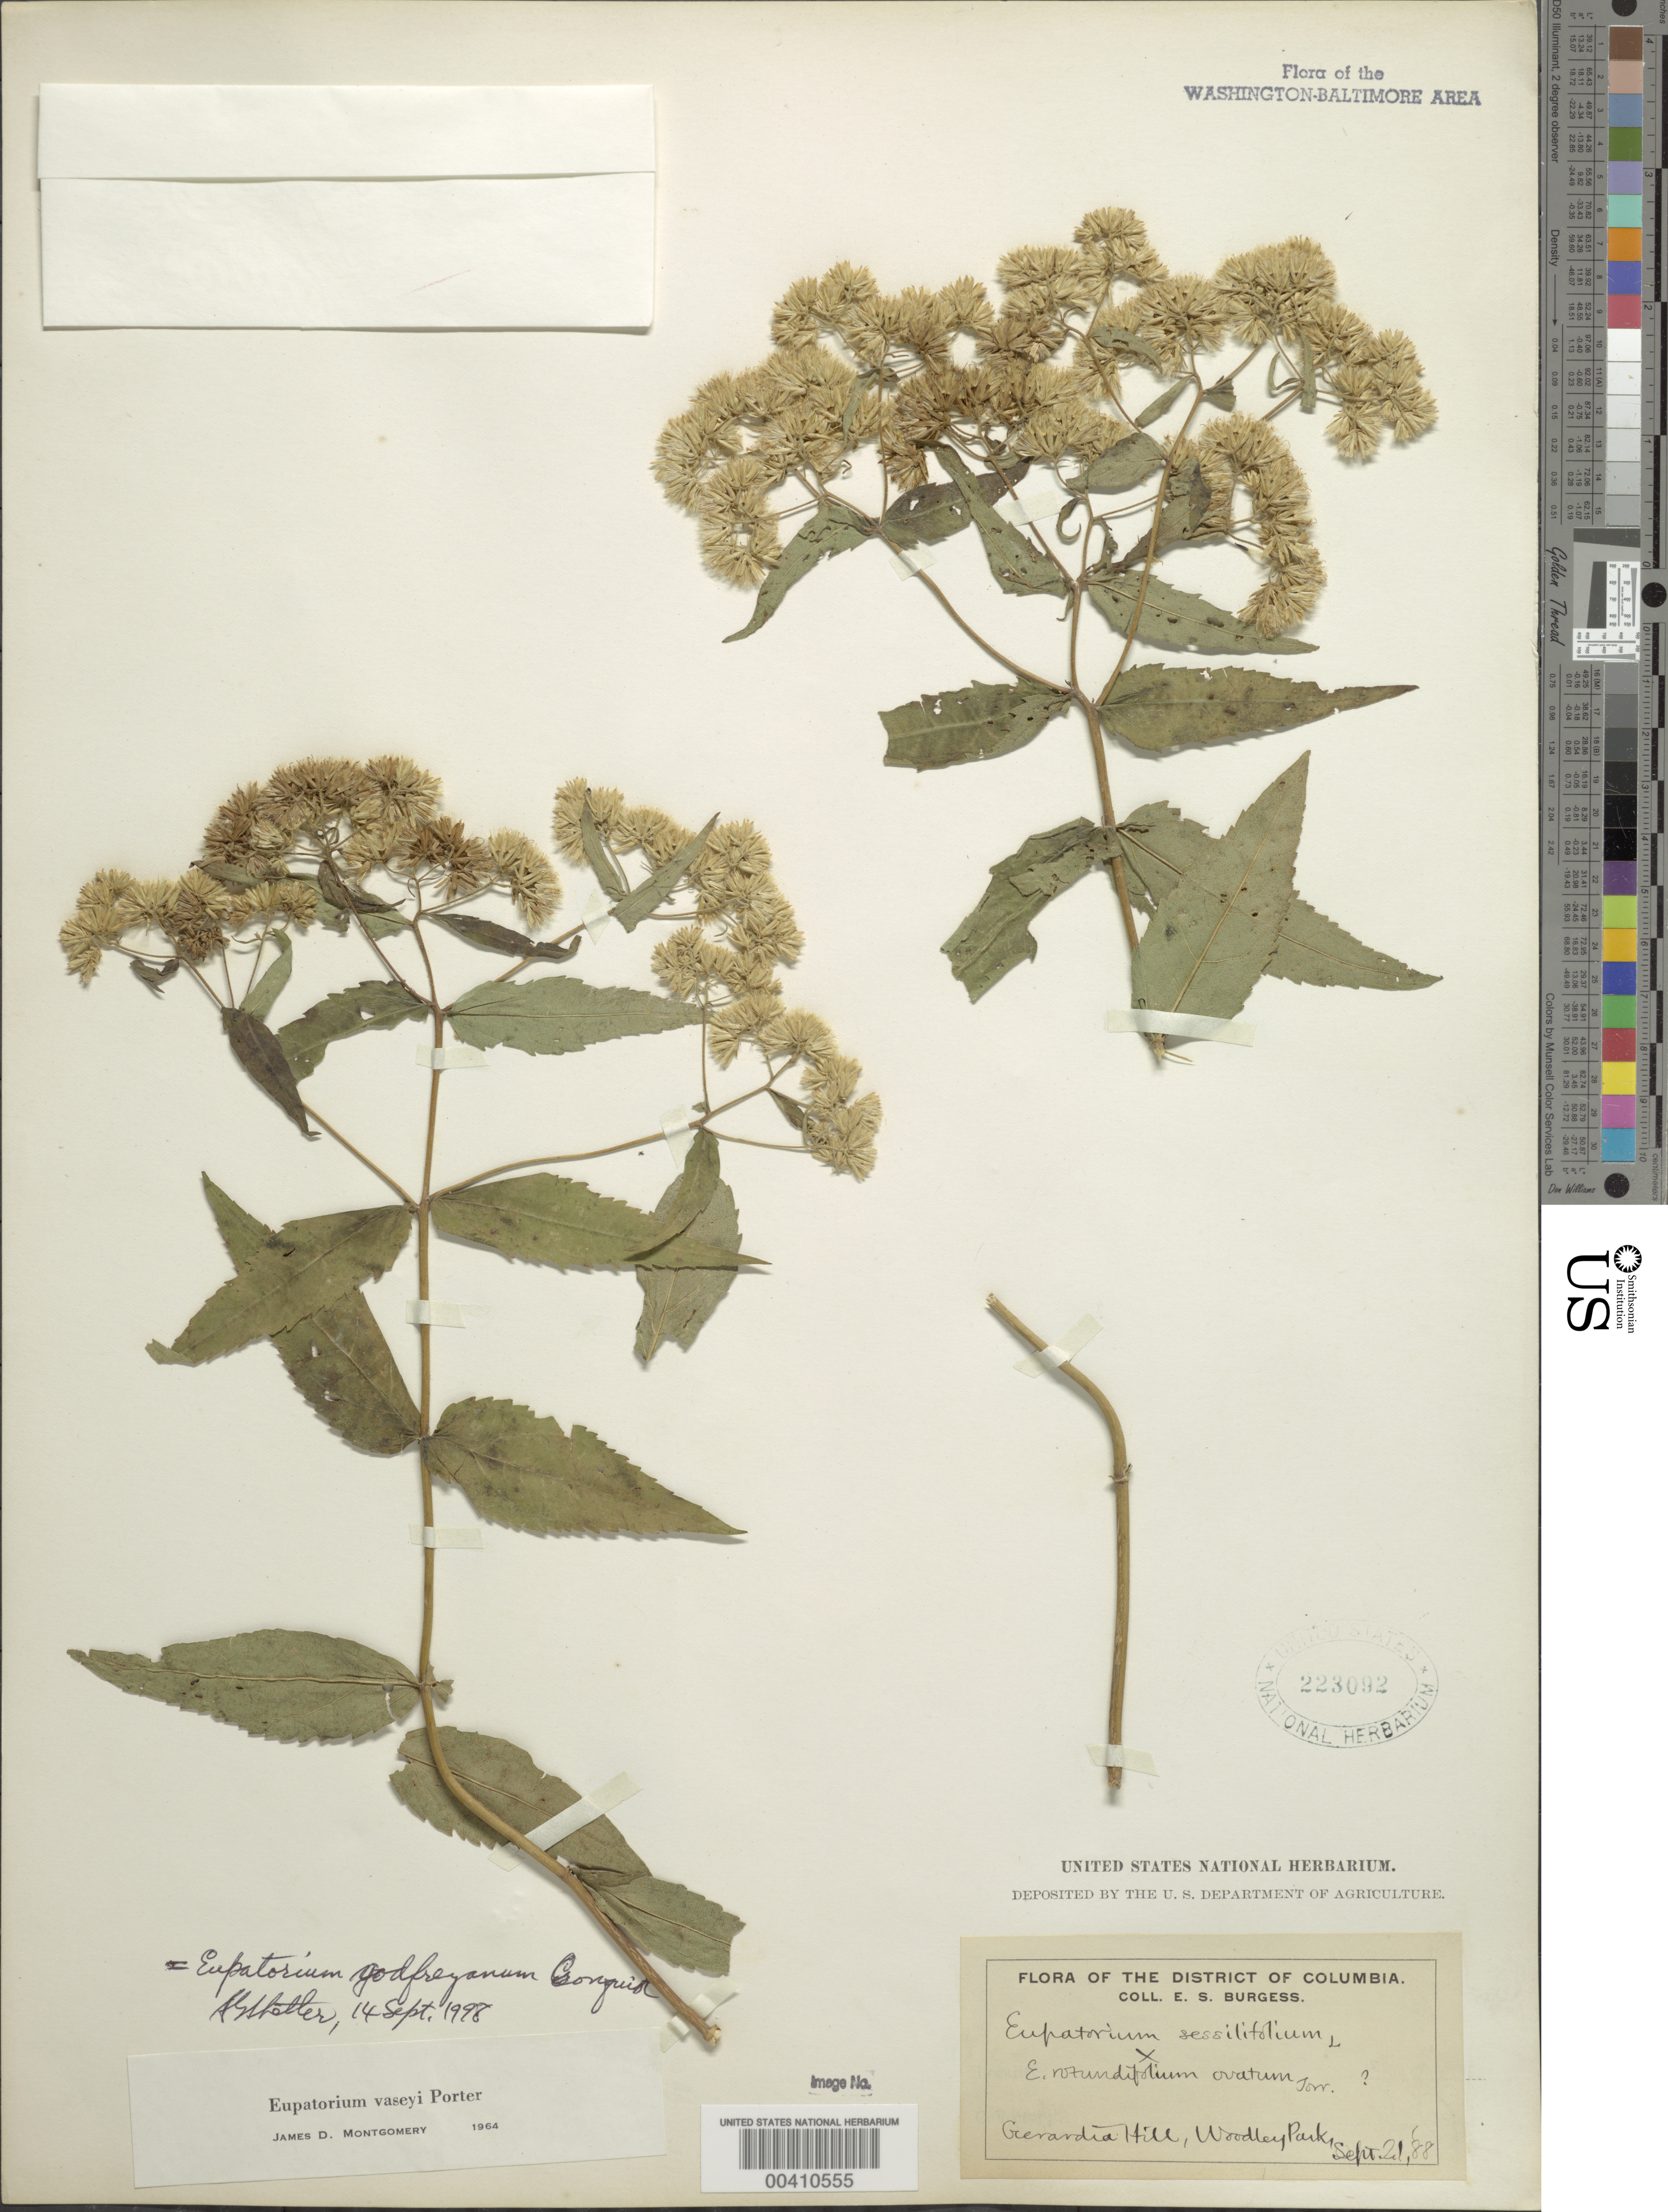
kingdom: Plantae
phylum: Tracheophyta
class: Magnoliopsida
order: Asterales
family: Asteraceae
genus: Eupatorium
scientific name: Eupatorium godfreyanum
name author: Cronq.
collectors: E. Burgess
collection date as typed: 21 Sep 1888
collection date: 1888-09-21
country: United States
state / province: District of Columbia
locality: Gerardia Hill, Woodley Park Rock Creek Park & vicinity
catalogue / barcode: US 223092